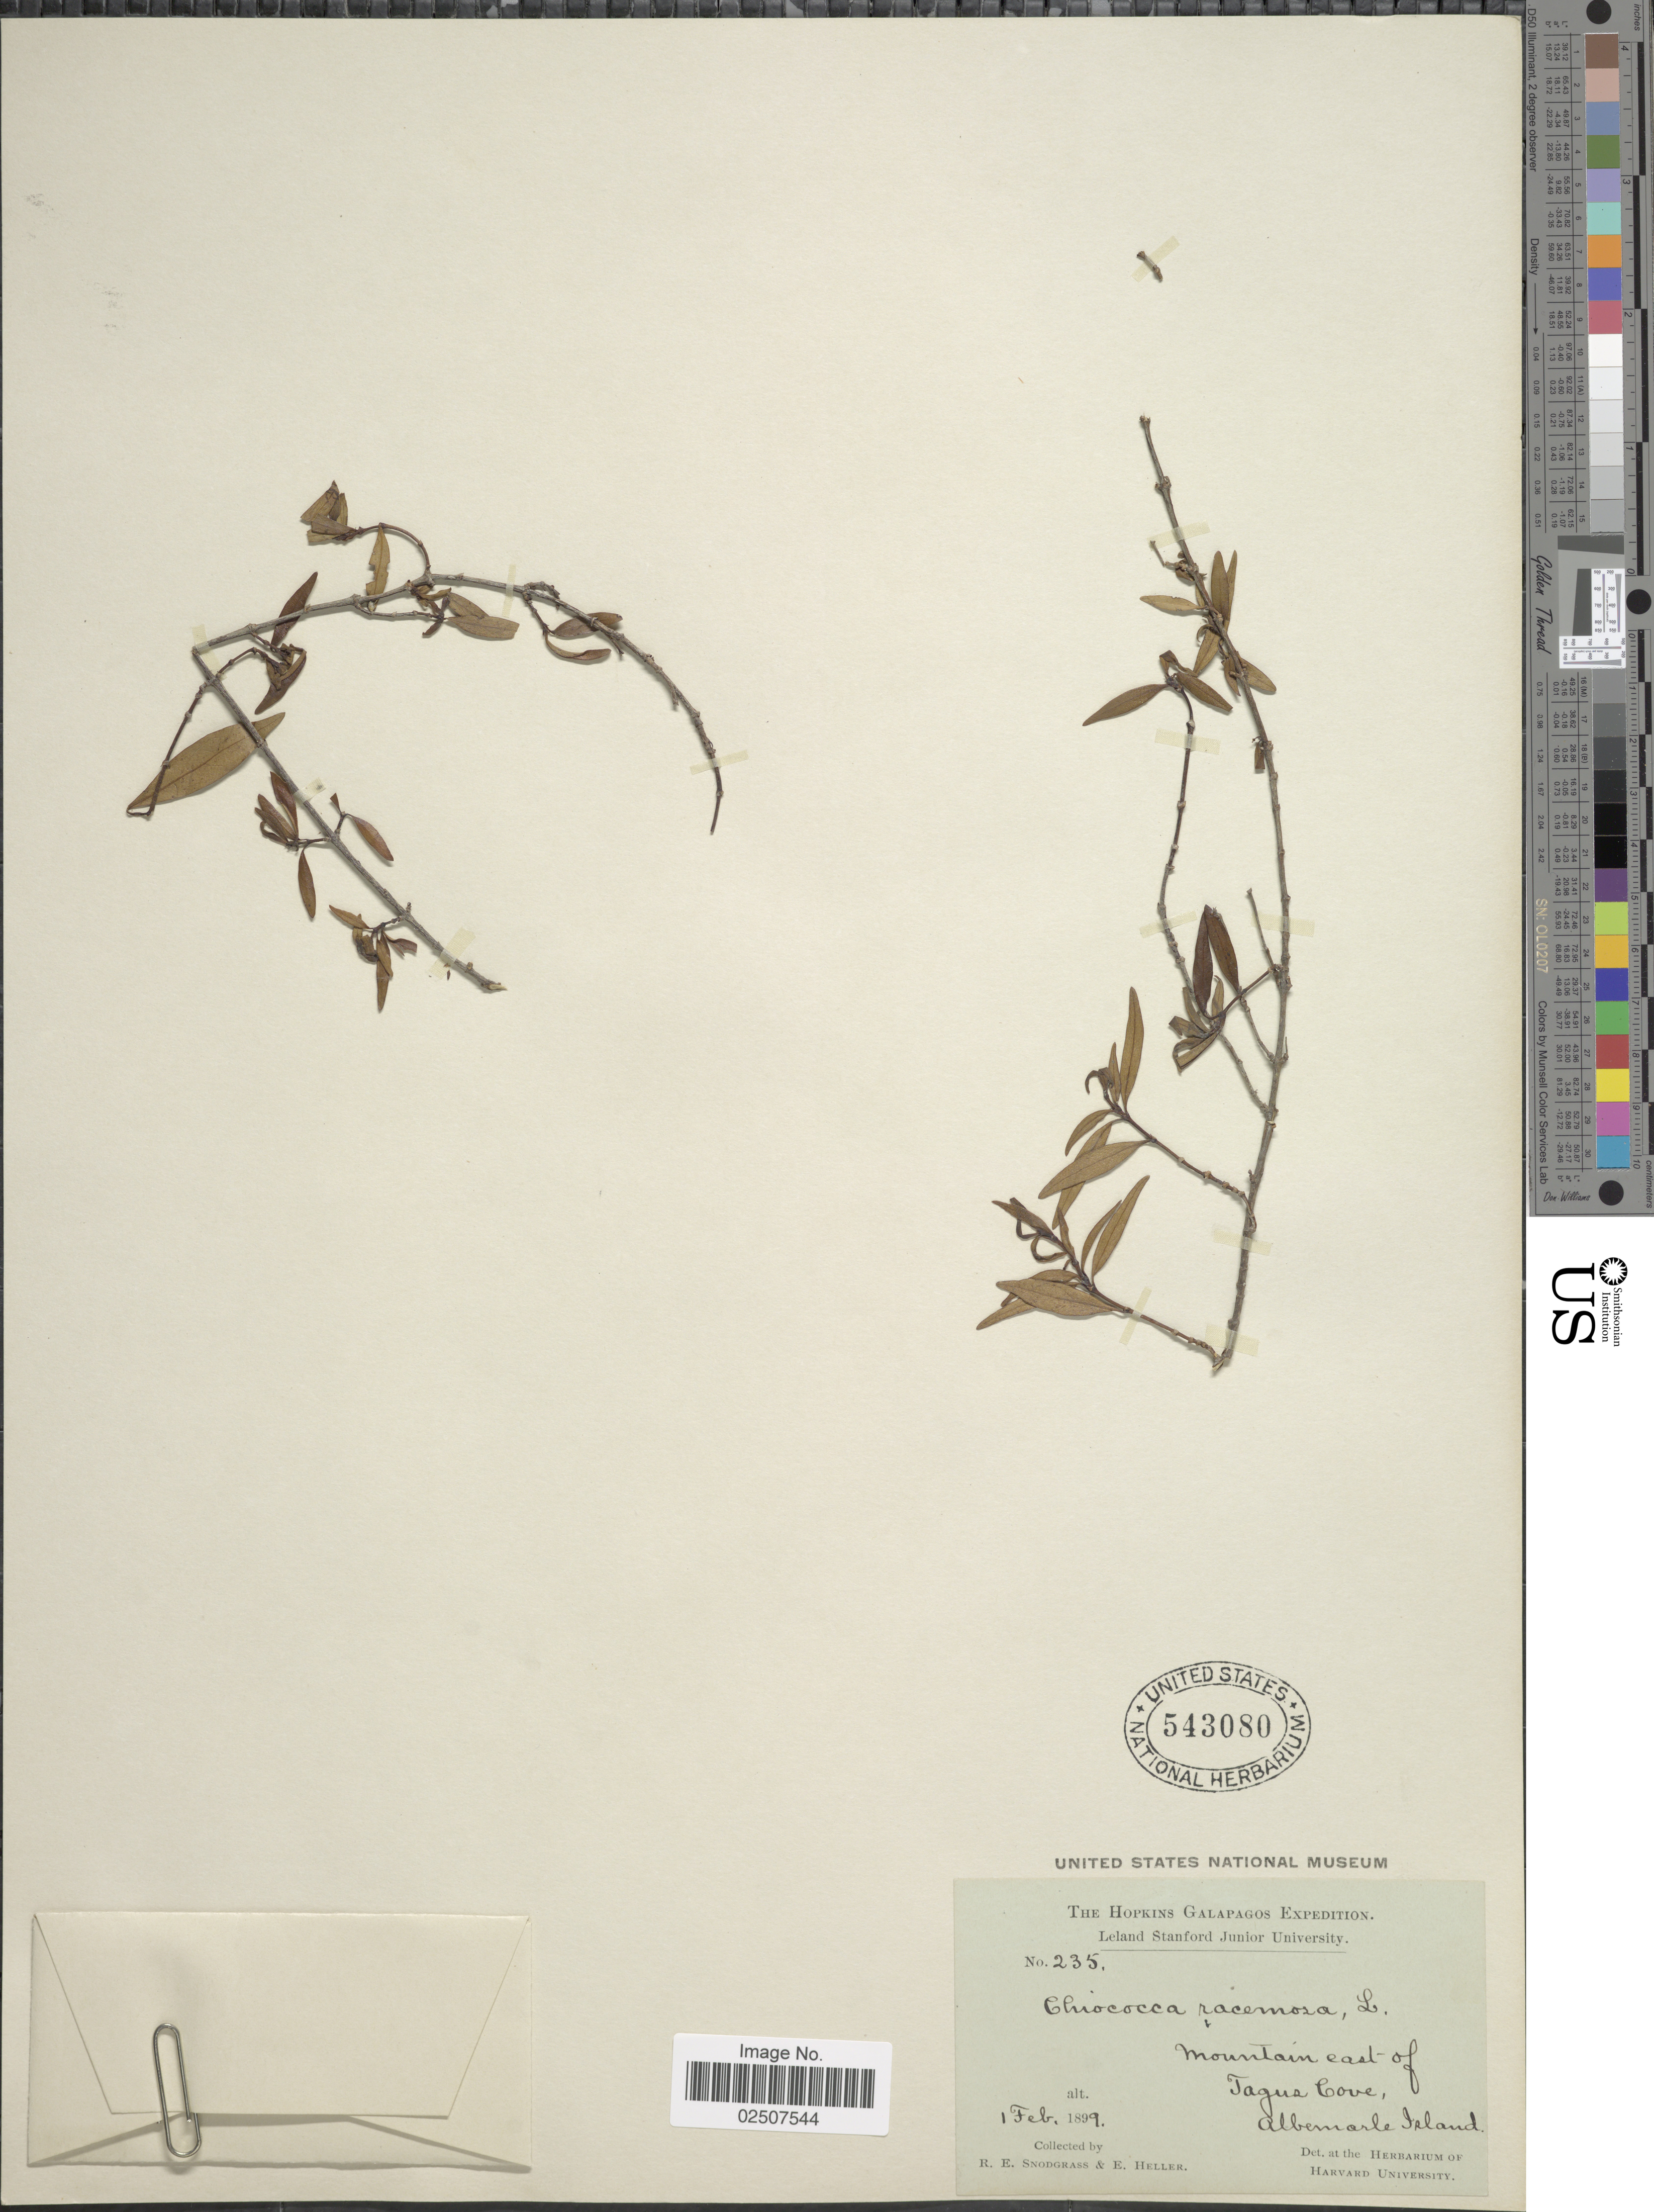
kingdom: Plantae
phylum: Tracheophyta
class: Magnoliopsida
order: Gentianales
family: Rubiaceae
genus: Chiococca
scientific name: Chiococca alba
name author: (L.) Hitchc.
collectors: R. E. Snodgrass & E. Heller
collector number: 235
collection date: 1899-02-01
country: Ecuador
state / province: Colón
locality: Galapagos Expedition. Mountain east of Tagus Cove, Albemarle Island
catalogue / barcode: US 543080